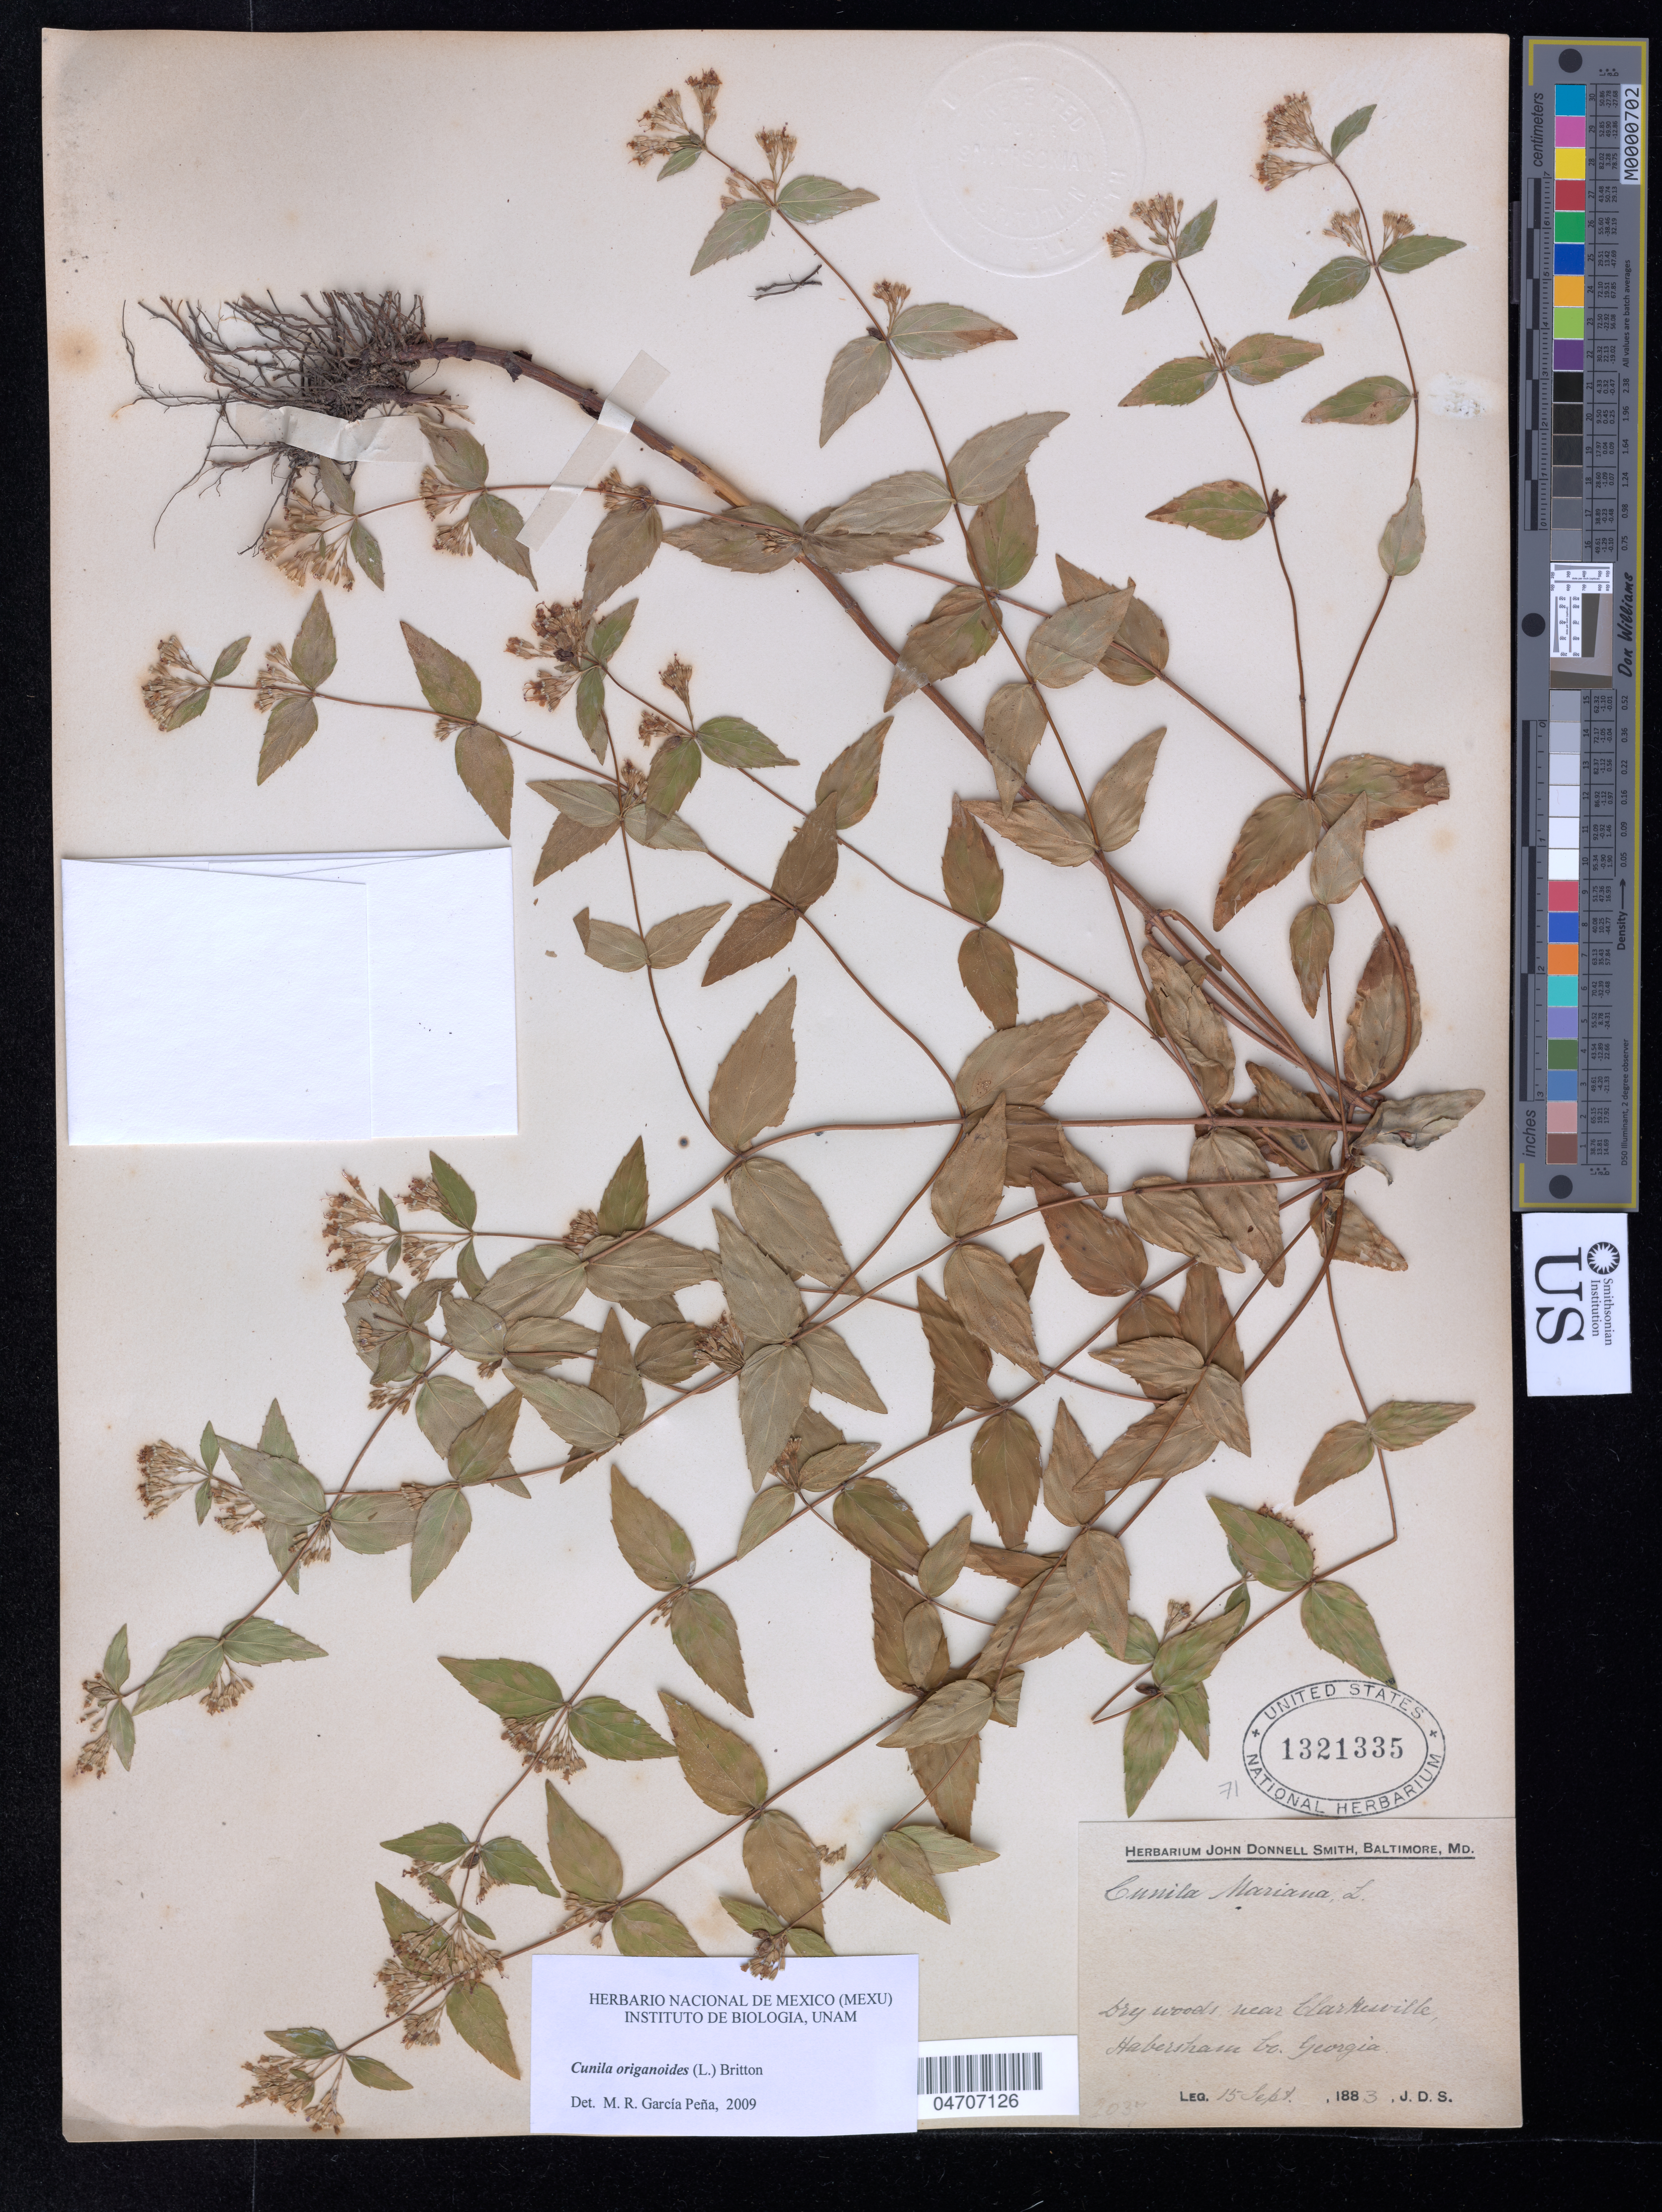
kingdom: Plantae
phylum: Tracheophyta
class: Magnoliopsida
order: Lamiales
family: Lamiaceae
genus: Cunila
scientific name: Cunila origanoides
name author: (L.) Britton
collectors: J. Donnell Smith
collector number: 2037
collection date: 1883-09-15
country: United States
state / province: Georgia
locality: Dry woods near Clarksville, Habersham Co.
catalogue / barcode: US 1321335